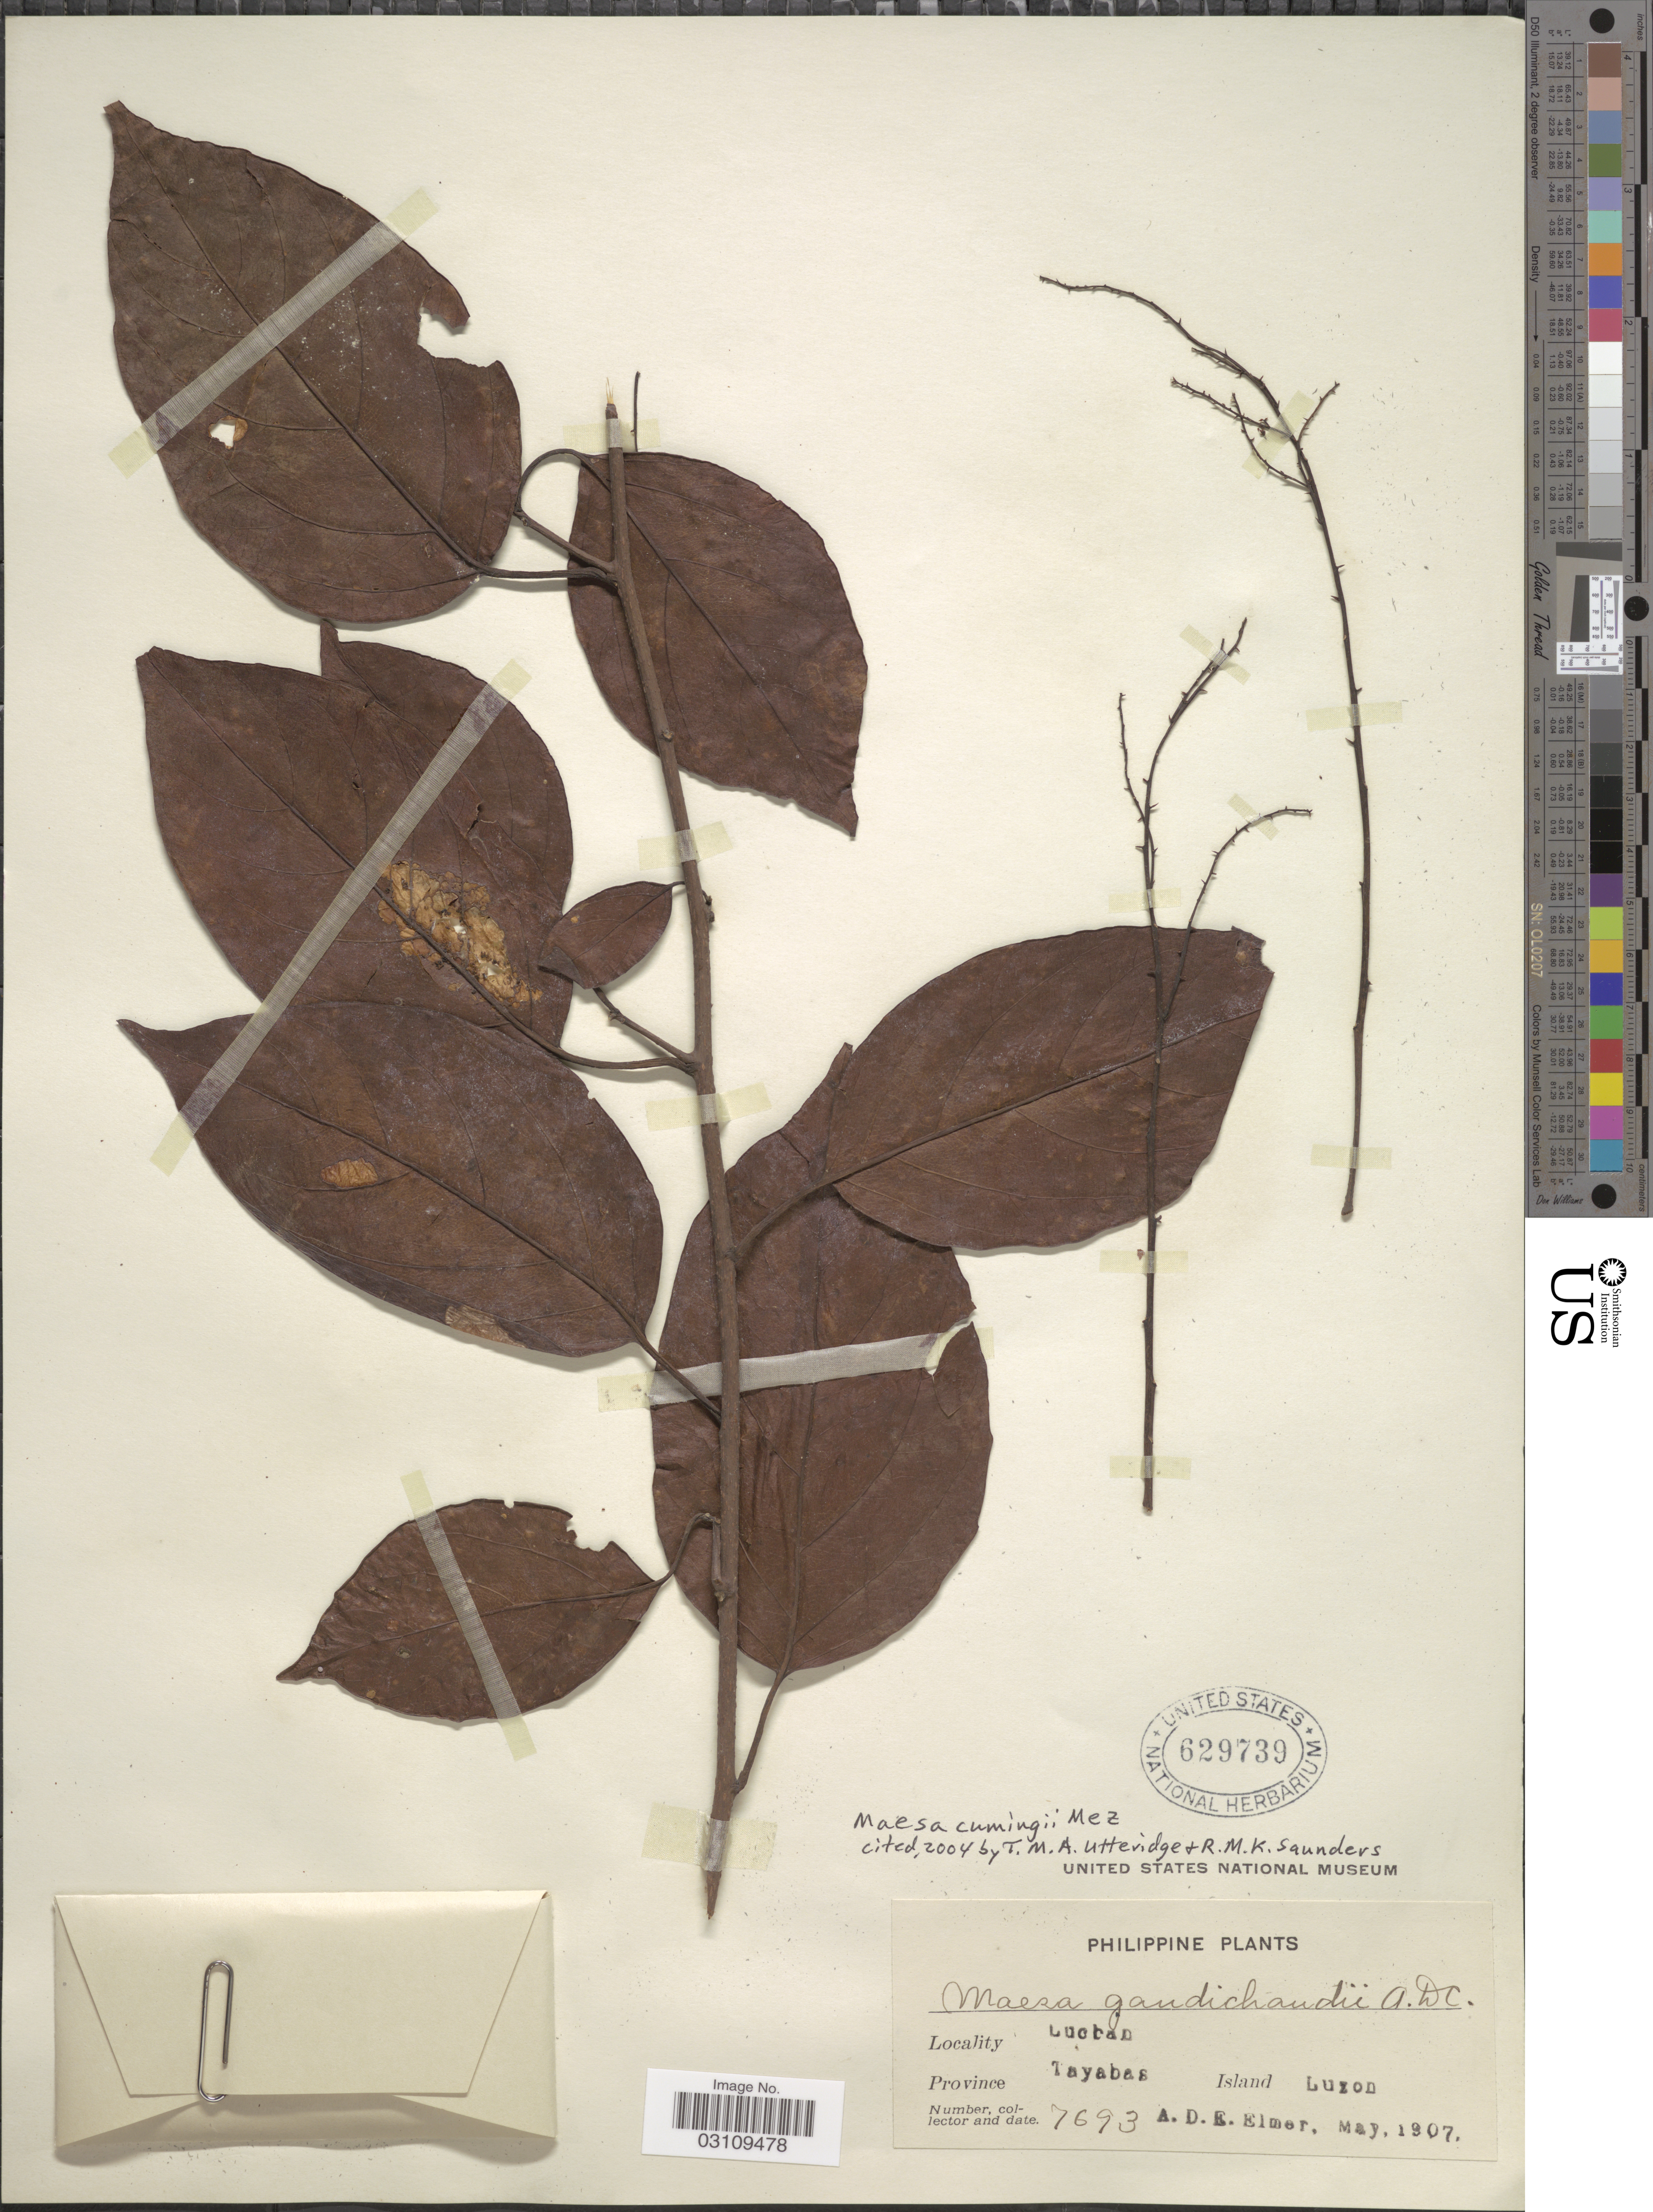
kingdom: Plantae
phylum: Tracheophyta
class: Magnoliopsida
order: Ericales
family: Primulaceae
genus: Maesa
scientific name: Maesa cumingii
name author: Mez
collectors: A. D. E. Elmer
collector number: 7693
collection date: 1907-05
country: Philippines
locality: Lucban, Province Tayabas, Island Luzon.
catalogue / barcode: US 629739